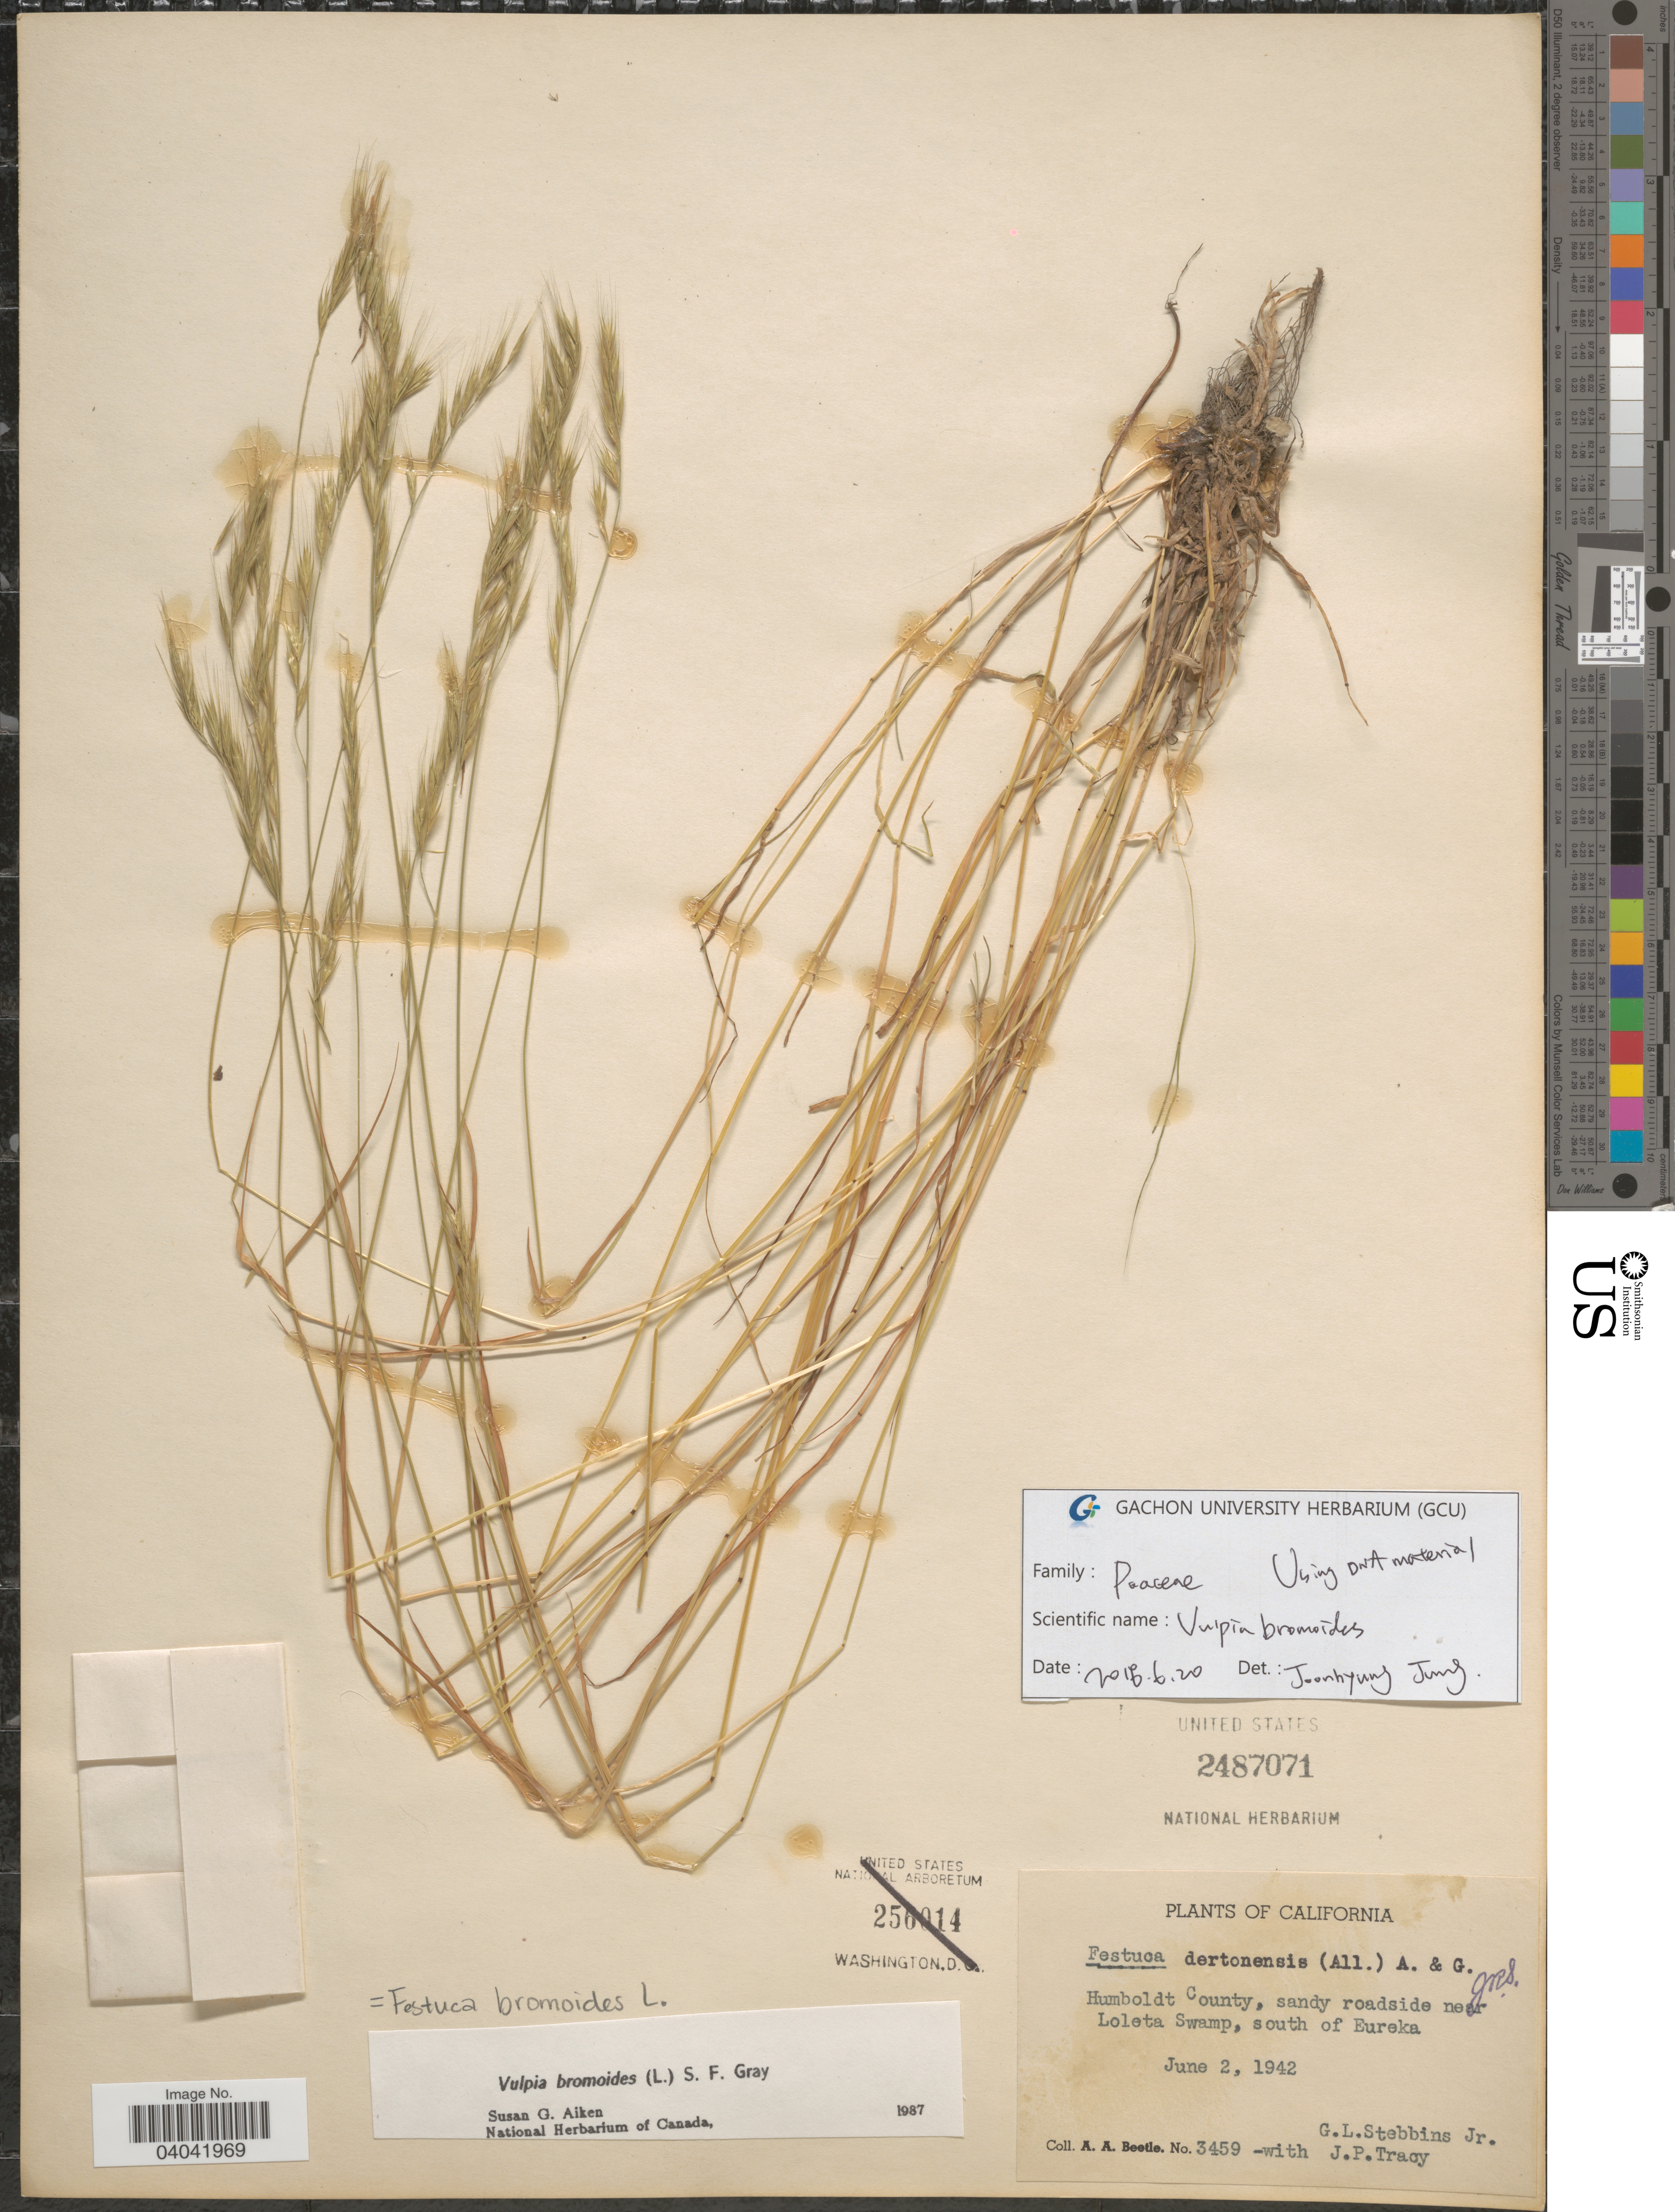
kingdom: Plantae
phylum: Tracheophyta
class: Liliopsida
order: Poales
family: Poaceae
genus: Festuca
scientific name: Festuca bromoides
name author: L.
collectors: A. A. Beetle, J. Tracy & G. L. Stebbins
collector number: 3459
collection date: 1942-06-02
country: United States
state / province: California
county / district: Humboldt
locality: Humboldt County, sandy roadside near Loleta Swamp, south of Eureka.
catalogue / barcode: US 2487071